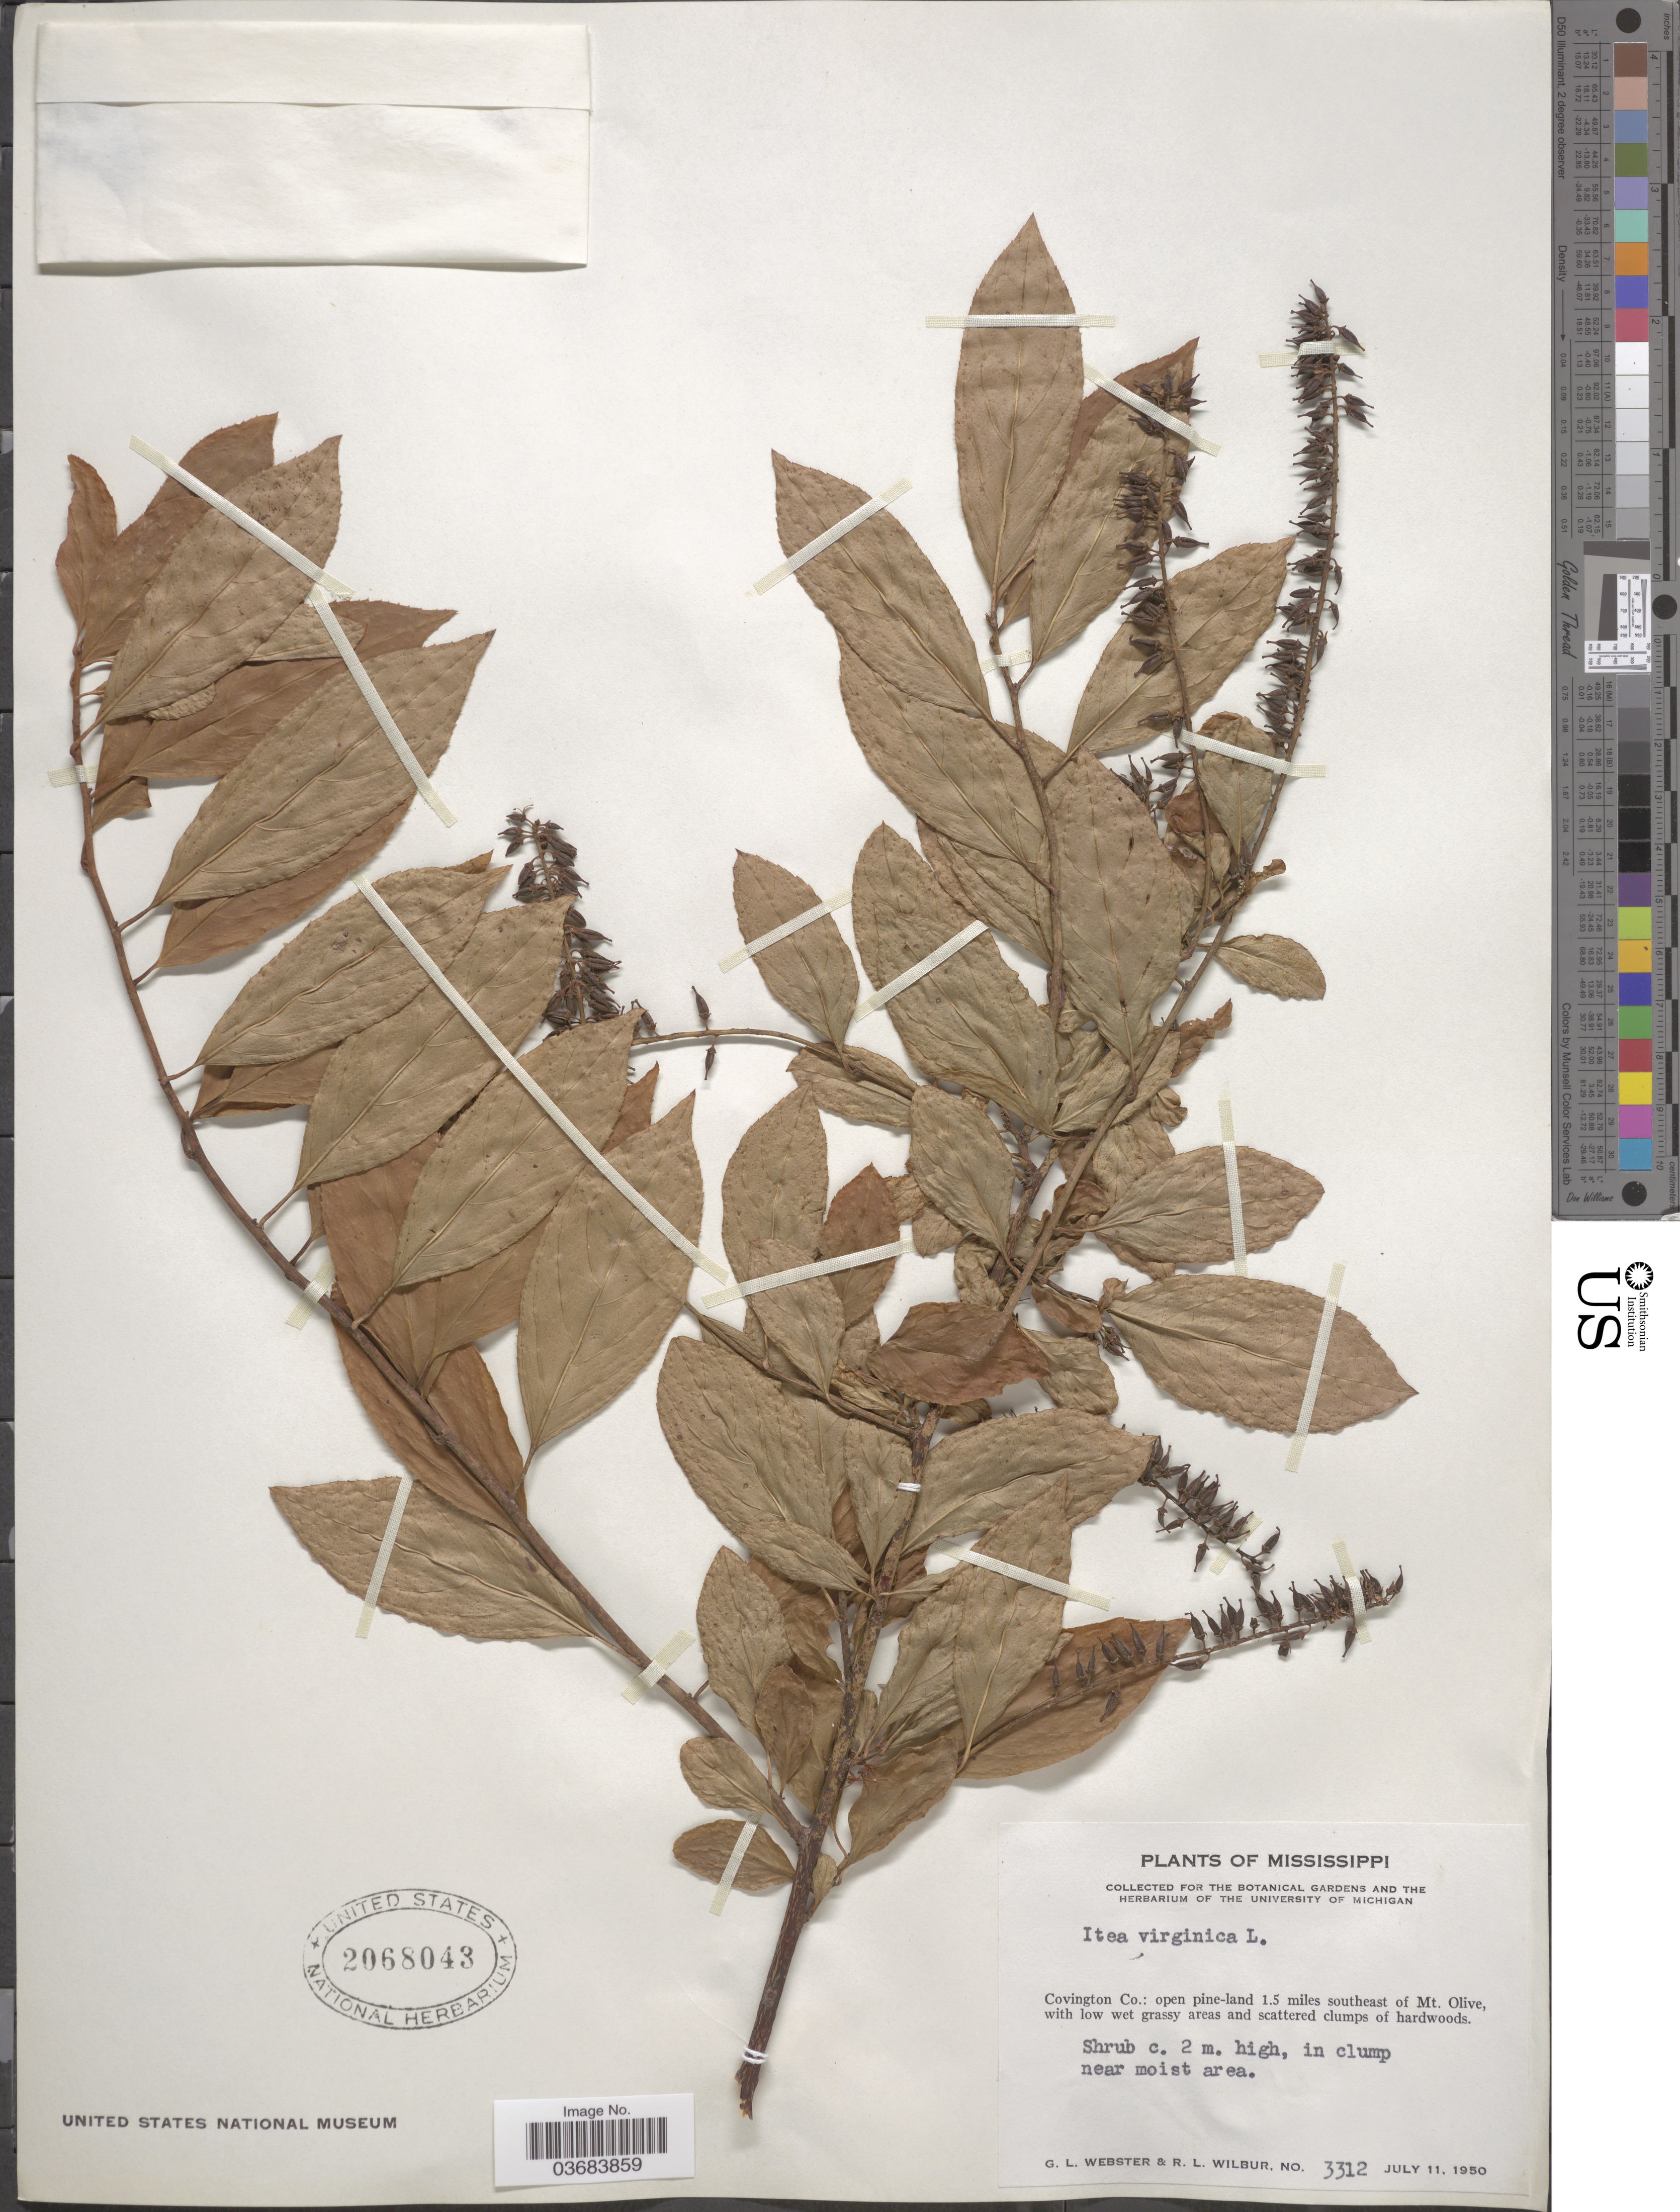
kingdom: Plantae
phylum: Tracheophyta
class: Magnoliopsida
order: Saxifragales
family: Iteaceae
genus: Itea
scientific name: Itea virginica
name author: L.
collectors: G. L. Webster & R. L. Wilbur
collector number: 3312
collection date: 1950-07-11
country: United States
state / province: Mississippi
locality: Covington Co.: open pine-land 1.5 mile southeast of Mt. Olive, with low wet grassy areas scattered clumps of hardwoods.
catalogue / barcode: US 2068043